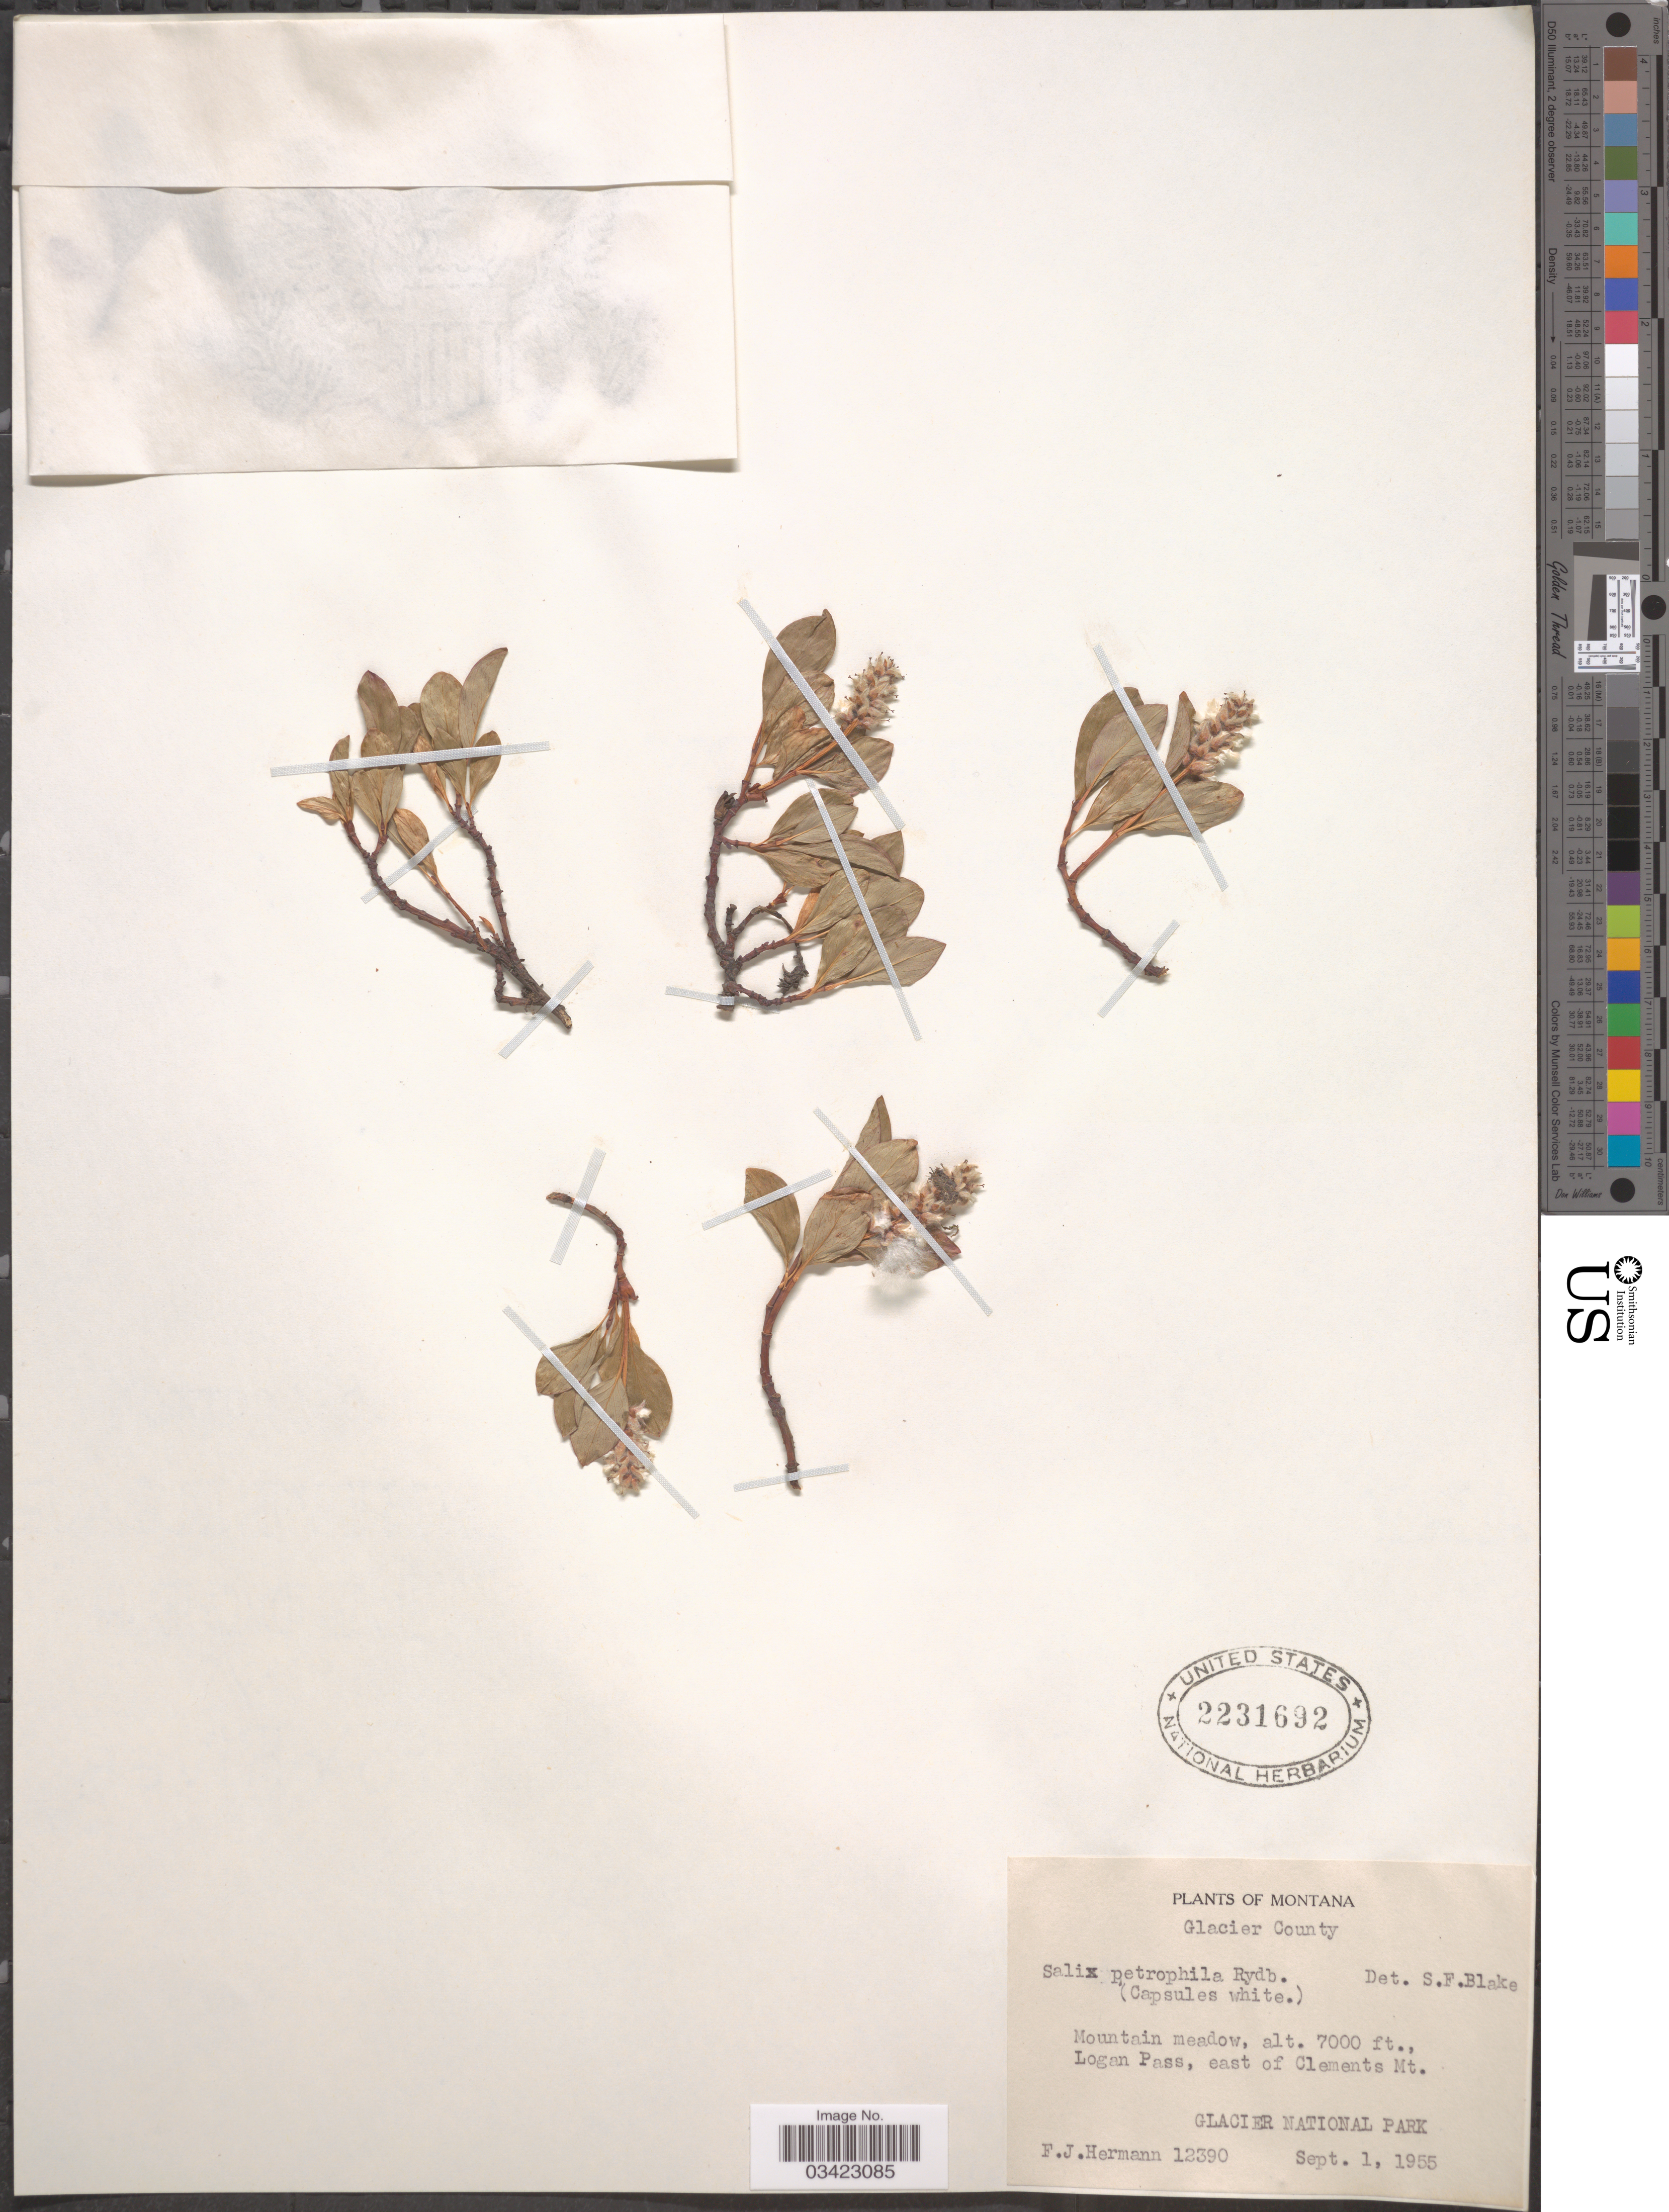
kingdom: Plantae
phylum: Tracheophyta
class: Magnoliopsida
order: Malpighiales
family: Salicaceae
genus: Salix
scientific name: Salix anglorum var. araioclada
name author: C.K. Schneid.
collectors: F. J. Hermann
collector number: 12390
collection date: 1955-09-01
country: United States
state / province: Montana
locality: Glacier County. Logan Pass, east of Clements Mt. Glacier National Park.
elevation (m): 2134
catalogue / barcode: US 2231692